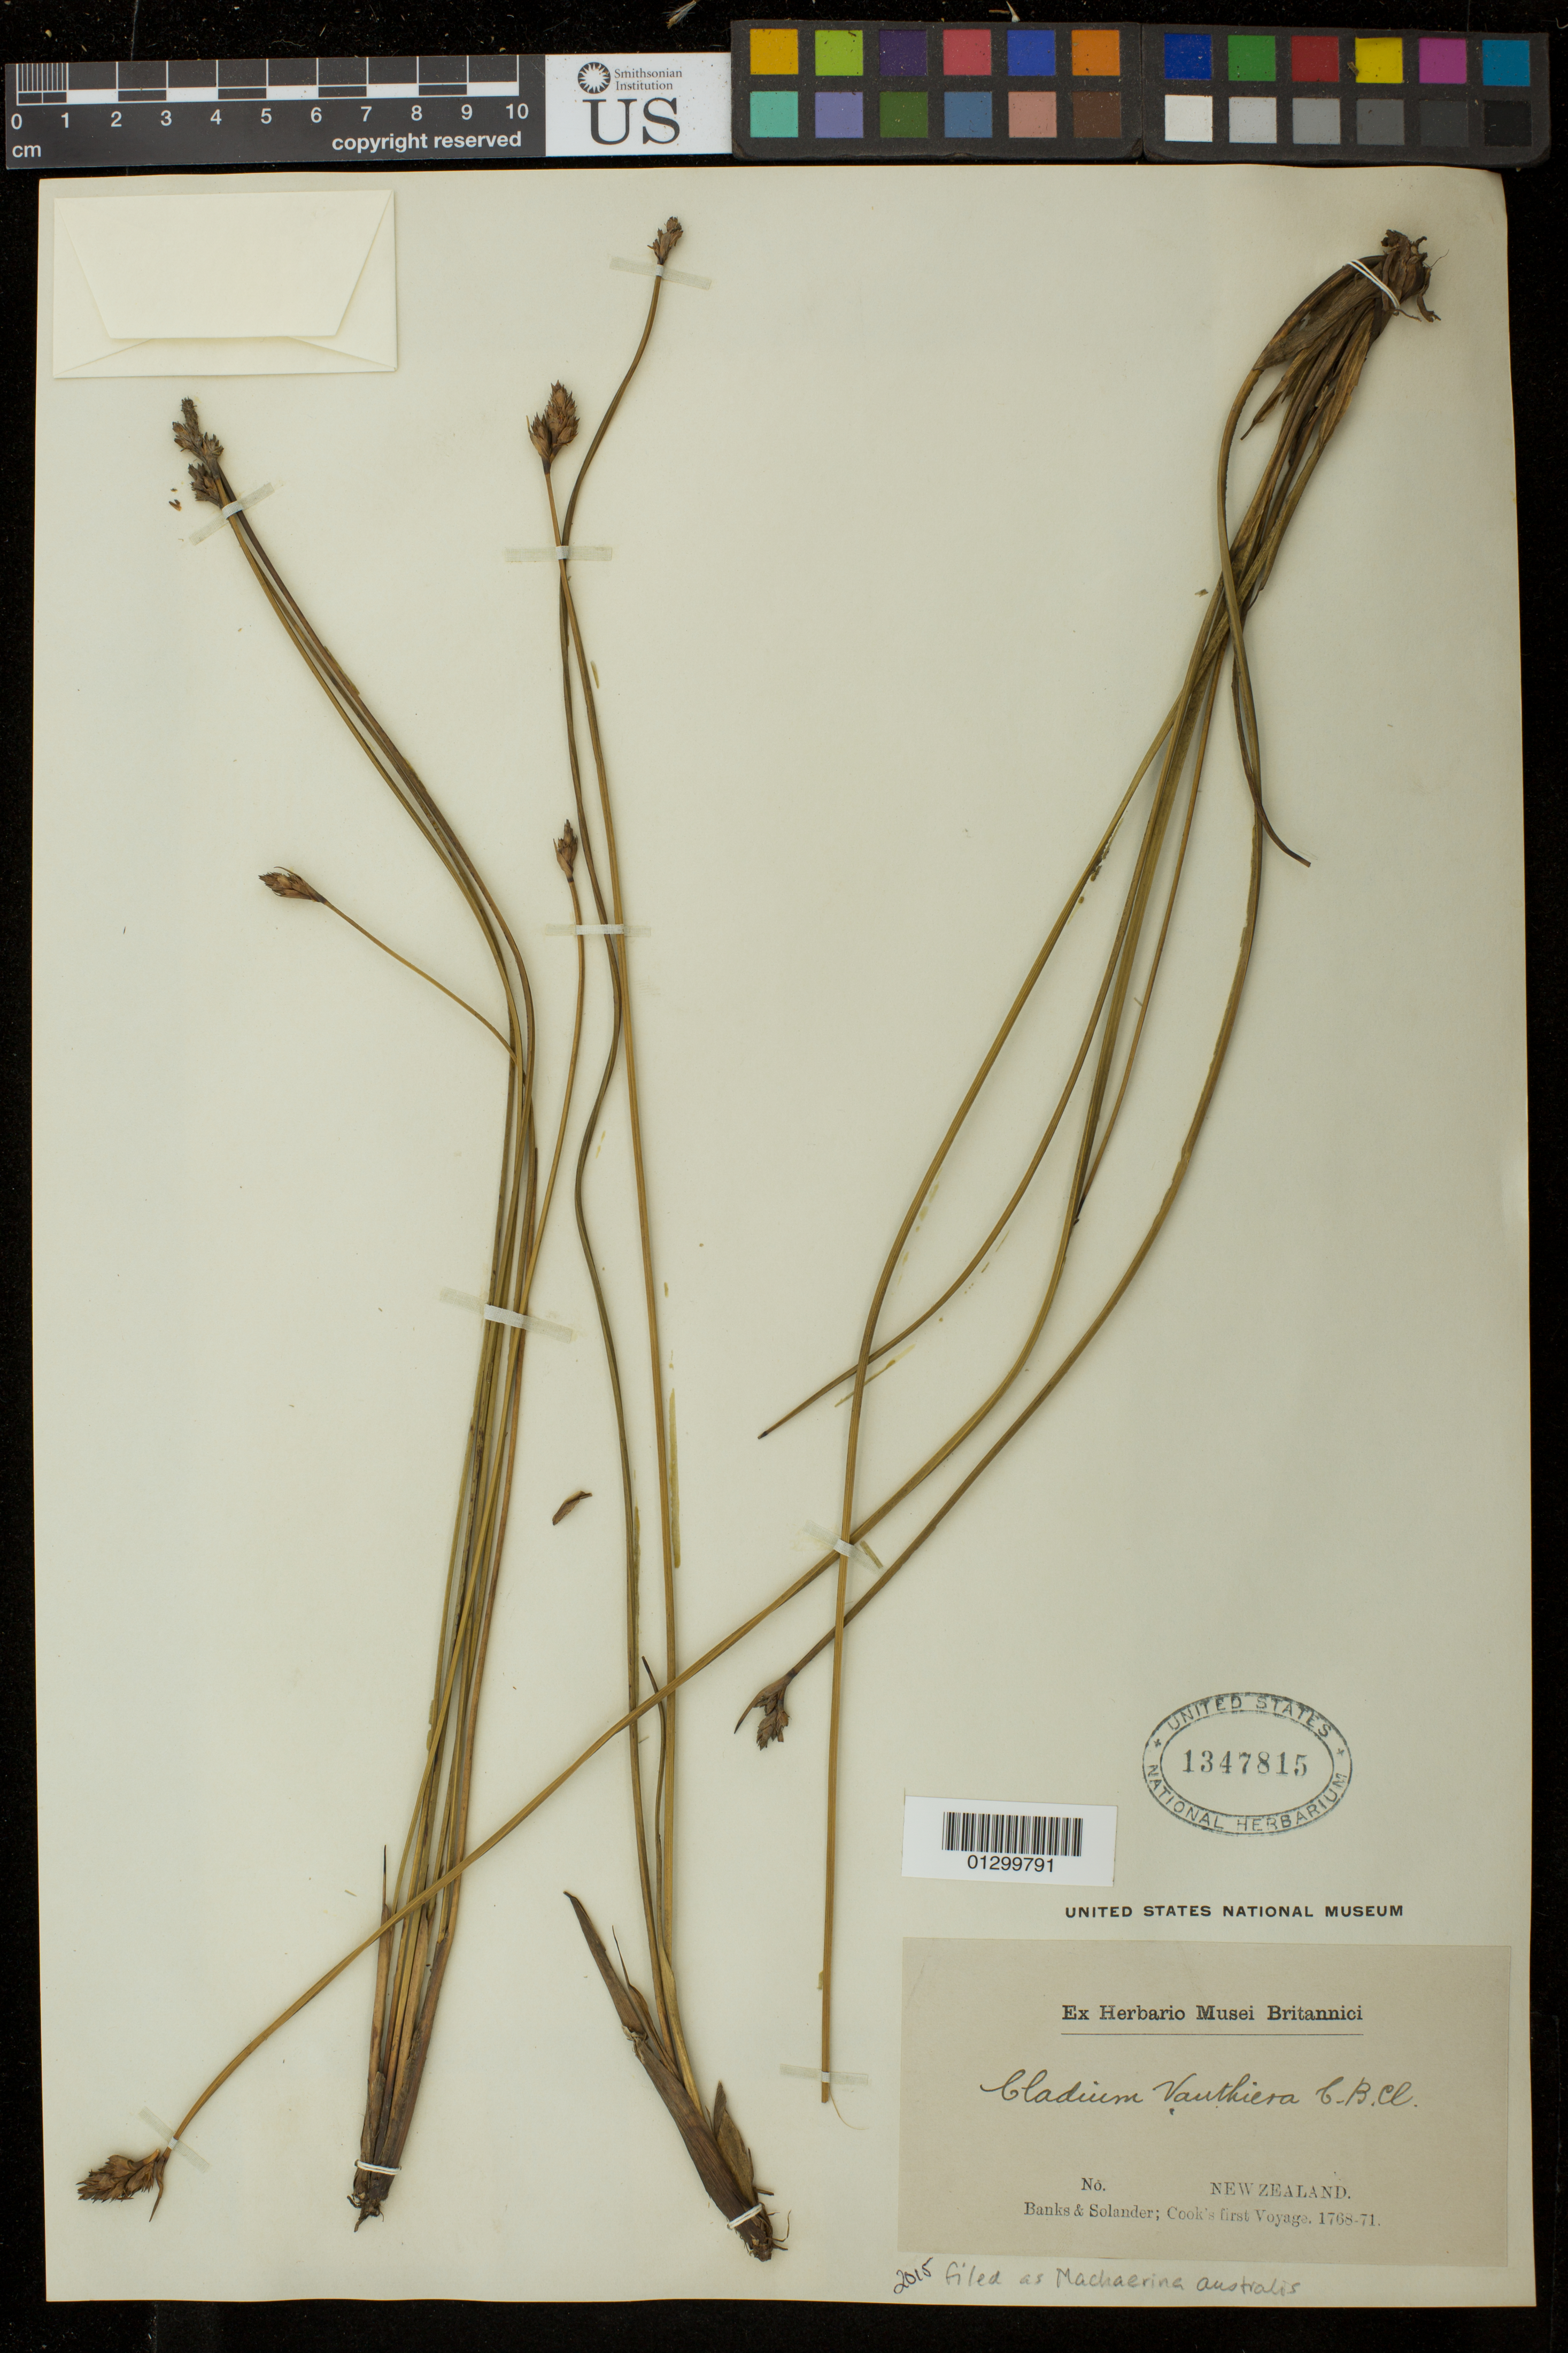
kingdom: Plantae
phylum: Tracheophyta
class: Liliopsida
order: Poales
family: Cyperaceae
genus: Lepidosperma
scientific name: Lepidosperma australe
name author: (A. Rich.) Hook. f.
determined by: Strong, Mark T., (BOT), Smithsonian Institution - National Museum of Natural History (UNITED STATES)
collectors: J. Banks & D. C. Solander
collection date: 1768/1771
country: New Zealand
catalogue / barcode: US 1347815